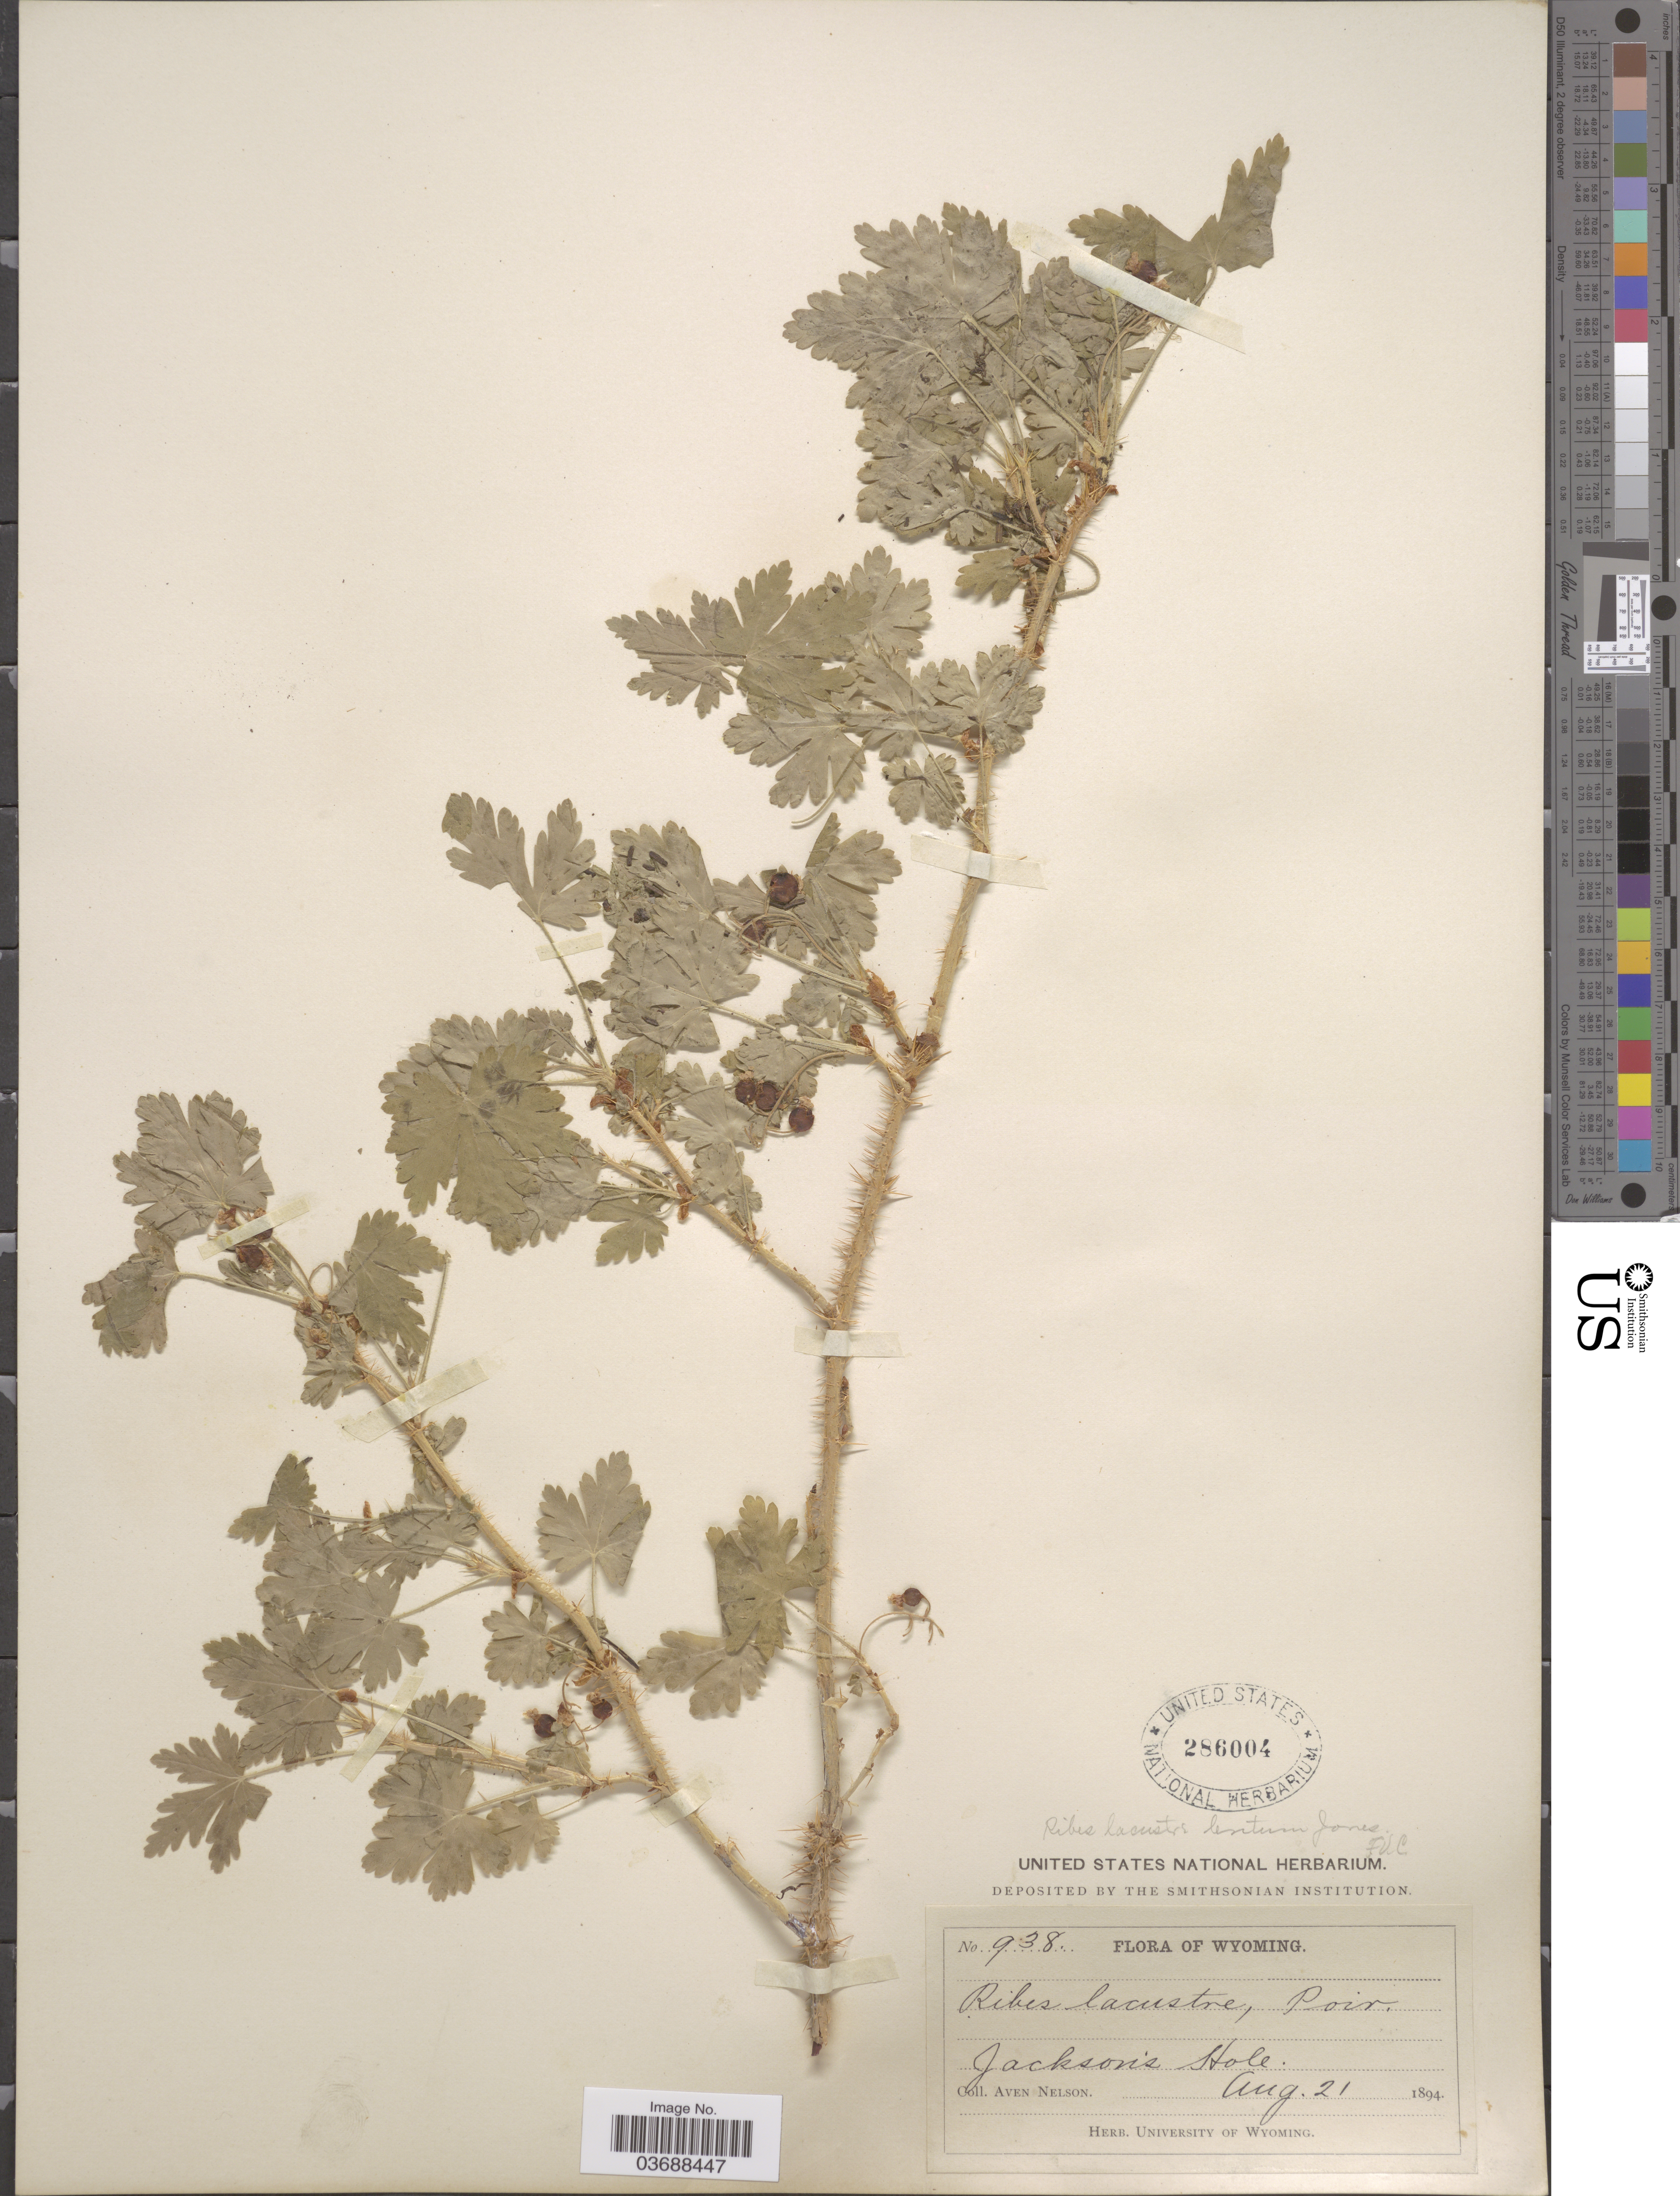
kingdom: Plantae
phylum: Tracheophyta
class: Magnoliopsida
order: Saxifragales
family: Grossulariaceae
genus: Ribes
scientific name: Ribes montigenum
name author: McClatchie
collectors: A. Nelson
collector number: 938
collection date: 1894-08-21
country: United States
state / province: Wyoming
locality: Jackson's Hole.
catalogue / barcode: US 286004